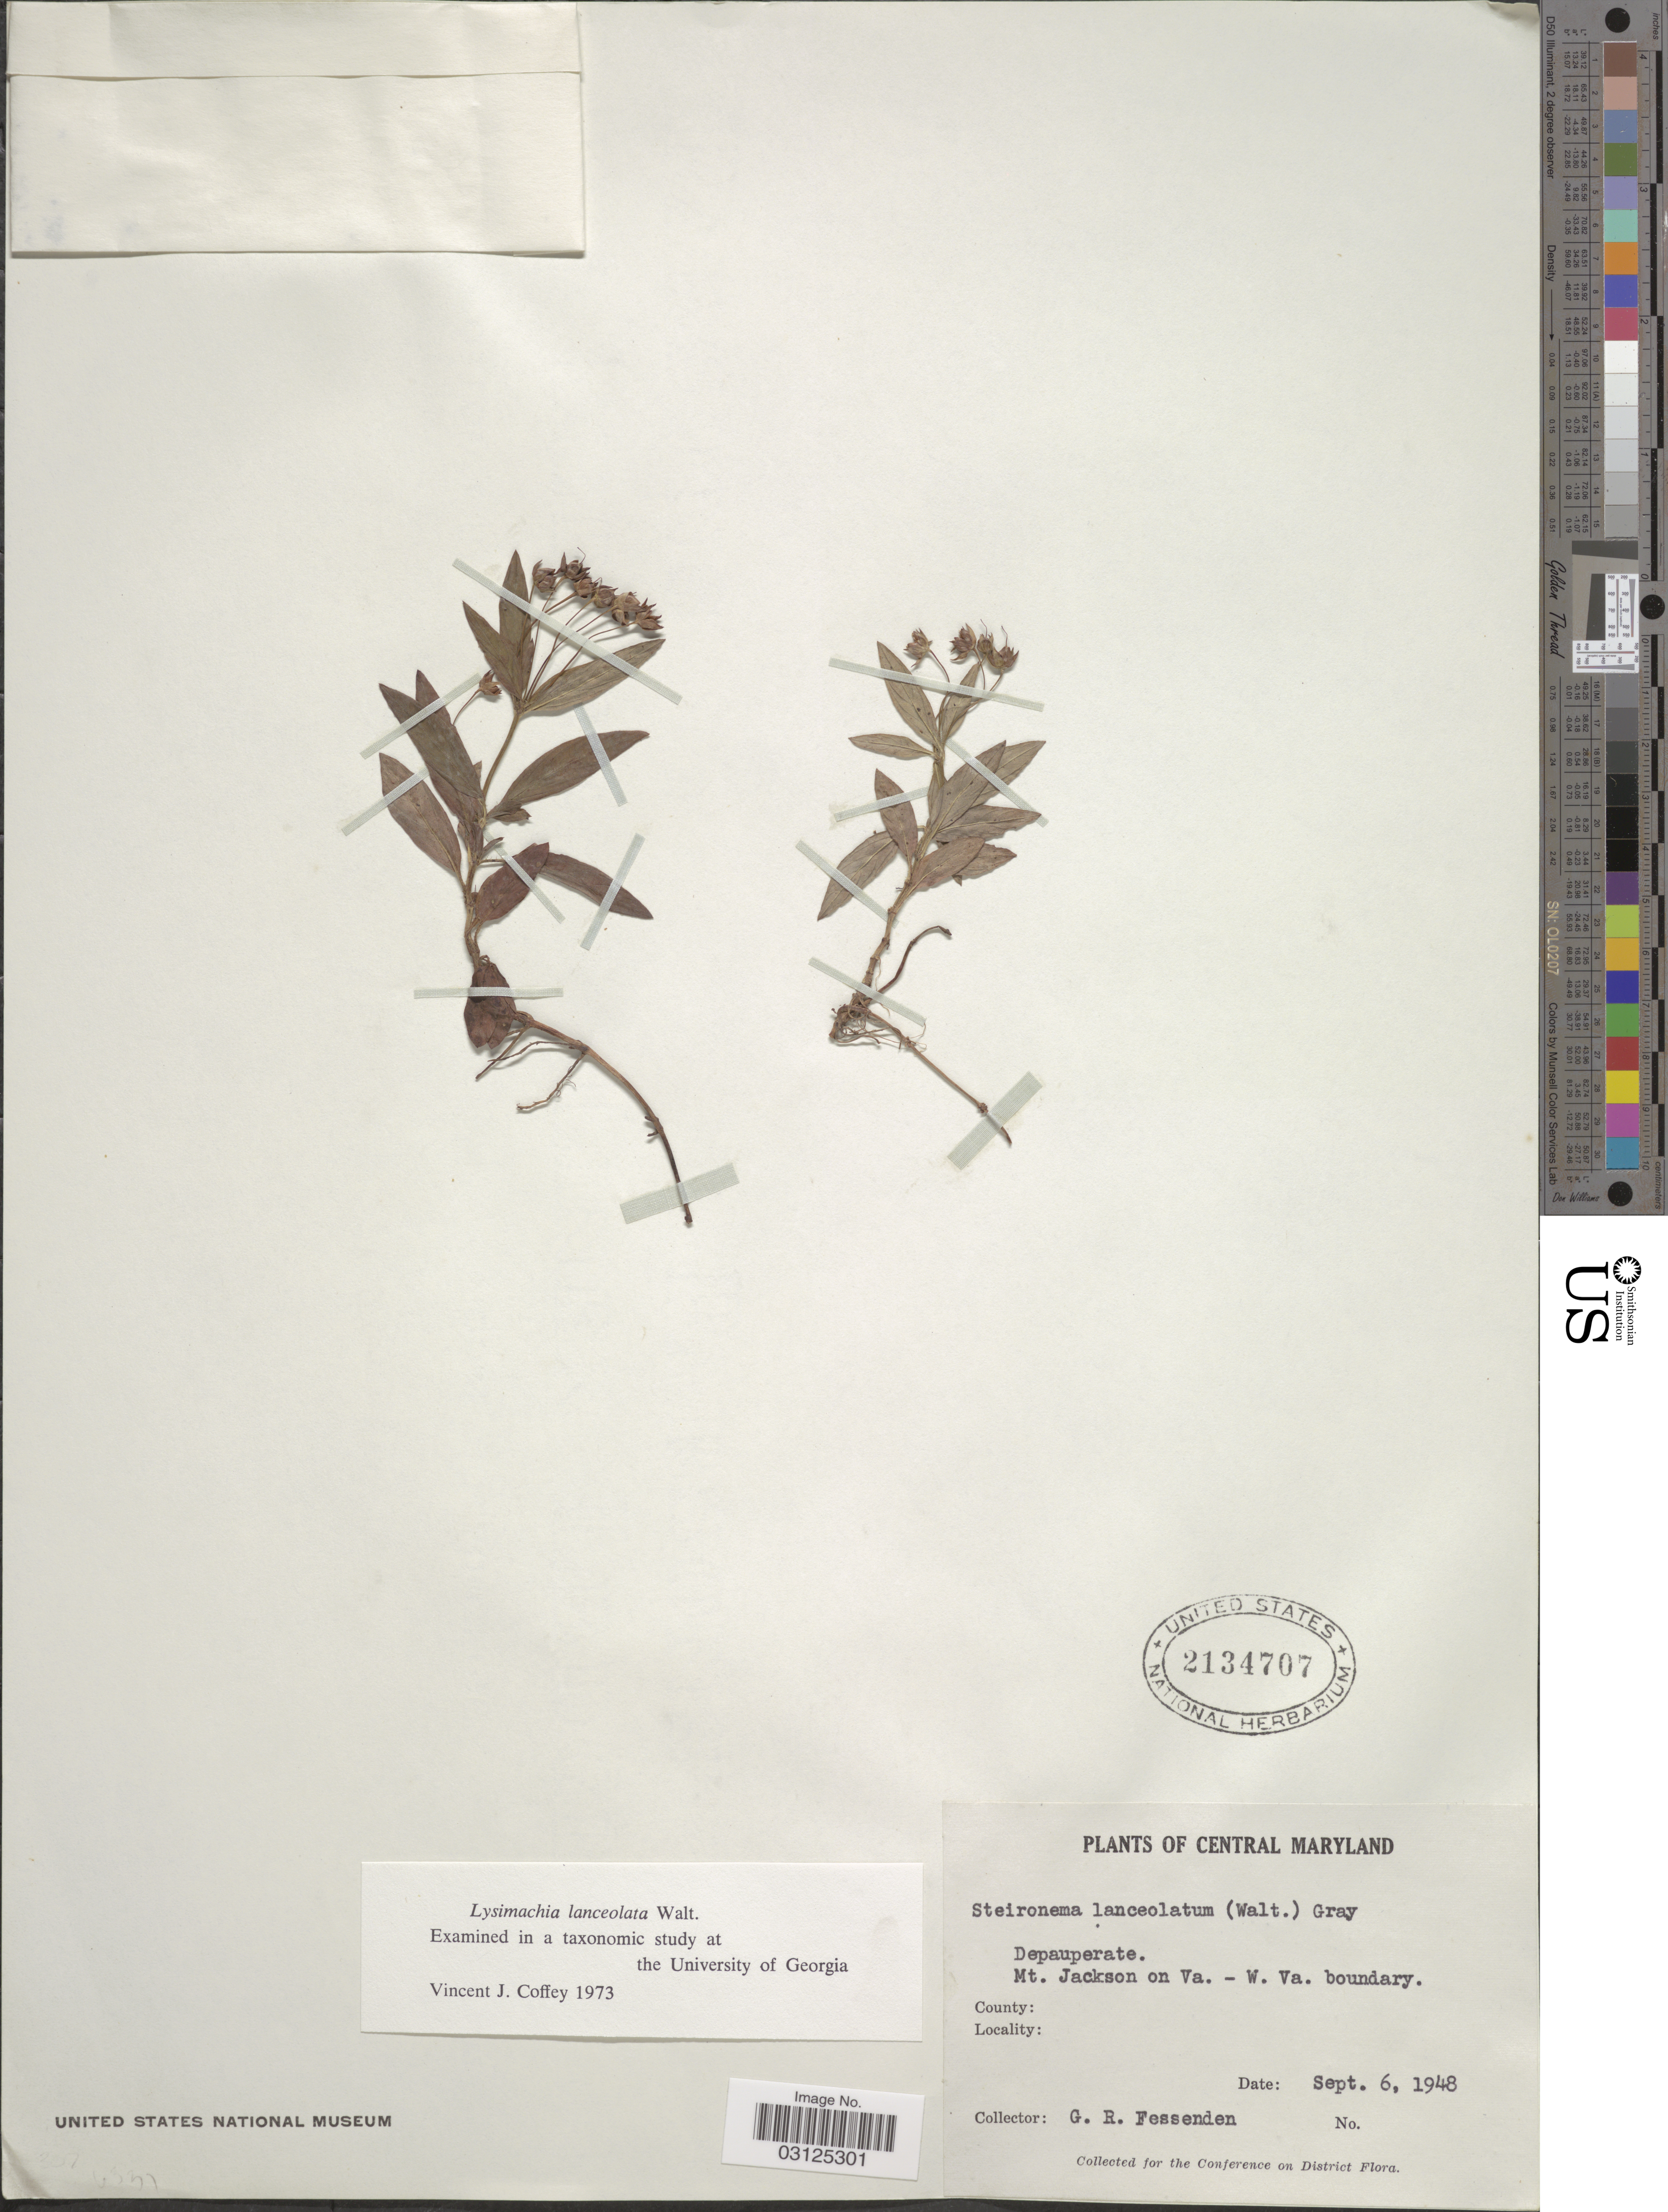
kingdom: Plantae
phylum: Tracheophyta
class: Magnoliopsida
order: Ericales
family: Primulaceae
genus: Steironema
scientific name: Steironema lanceolatum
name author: (Walter) A. Gray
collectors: G. Fessenden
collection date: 1948-09-06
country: United States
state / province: Maryland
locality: Central Maryland. Mt. Jackson on Va. - W. Va. boundary.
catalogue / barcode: US 2134707